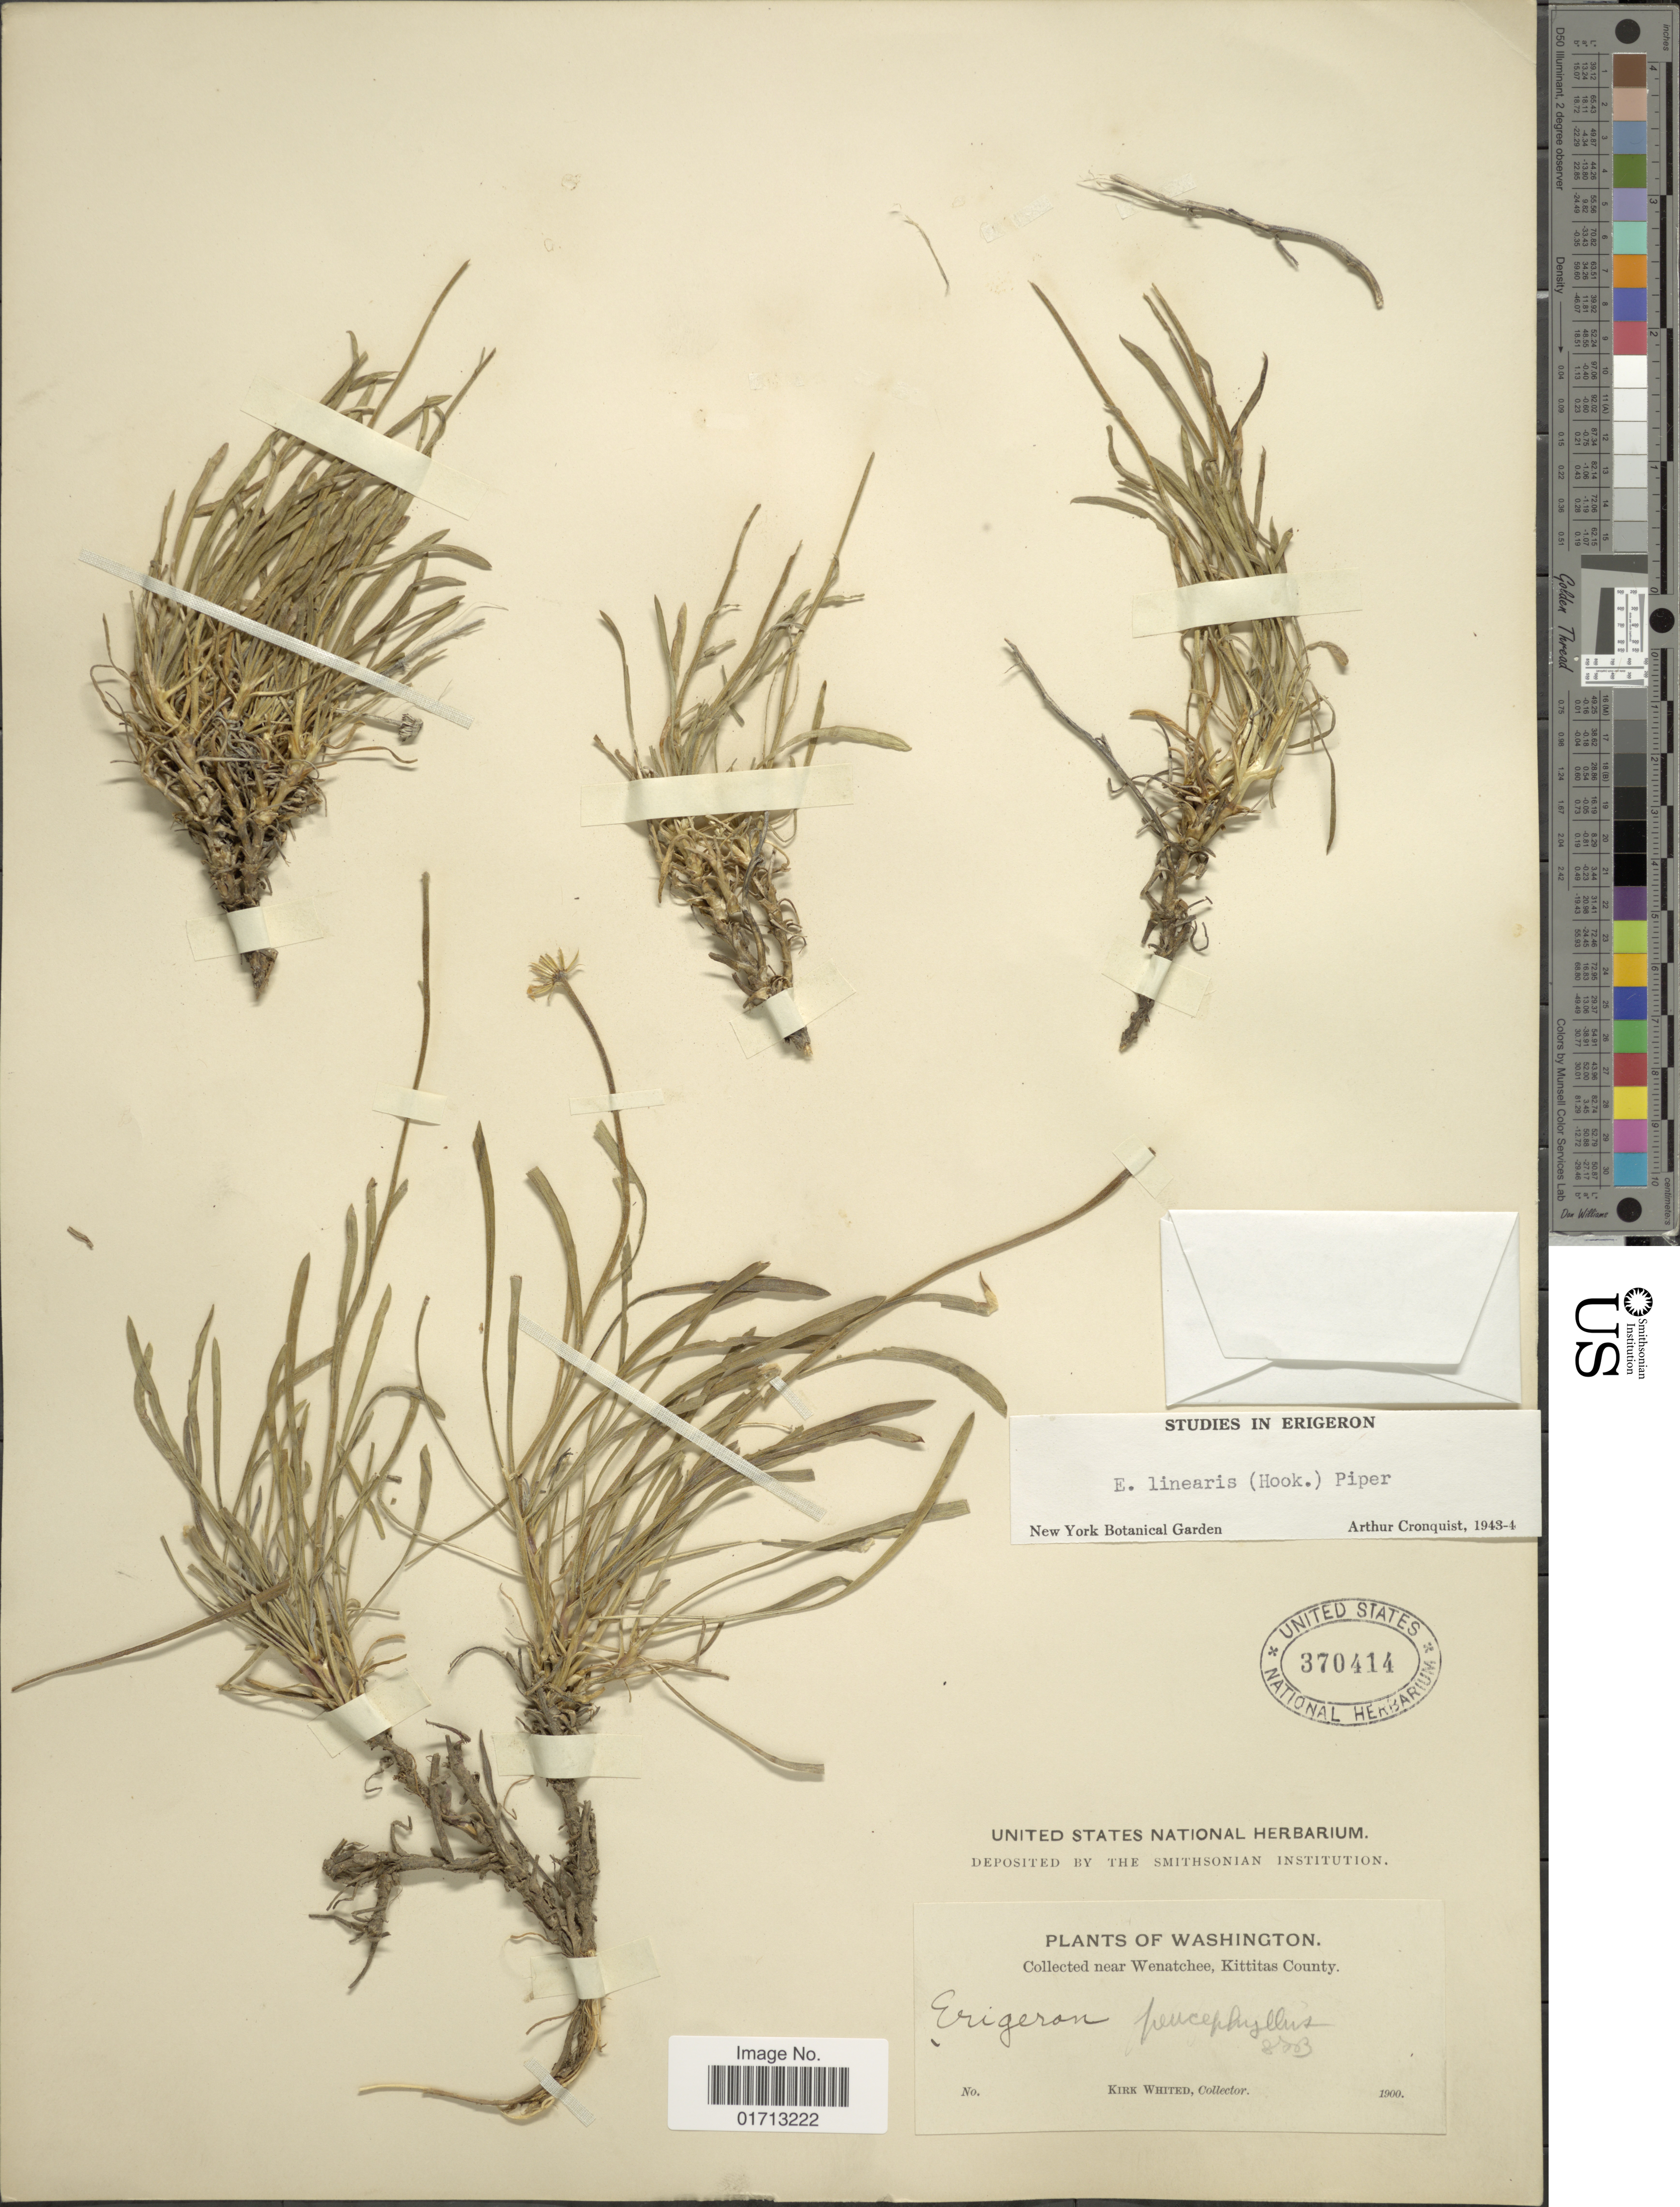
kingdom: Plantae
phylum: Tracheophyta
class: Magnoliopsida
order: Asterales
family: Asteraceae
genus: Erigeron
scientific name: Erigeron linearis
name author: (Hook.) Piper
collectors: K. Whited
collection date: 1900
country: United States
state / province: Washington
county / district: Kittitas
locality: Near Wenatche, Kittitas County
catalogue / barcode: US 370414